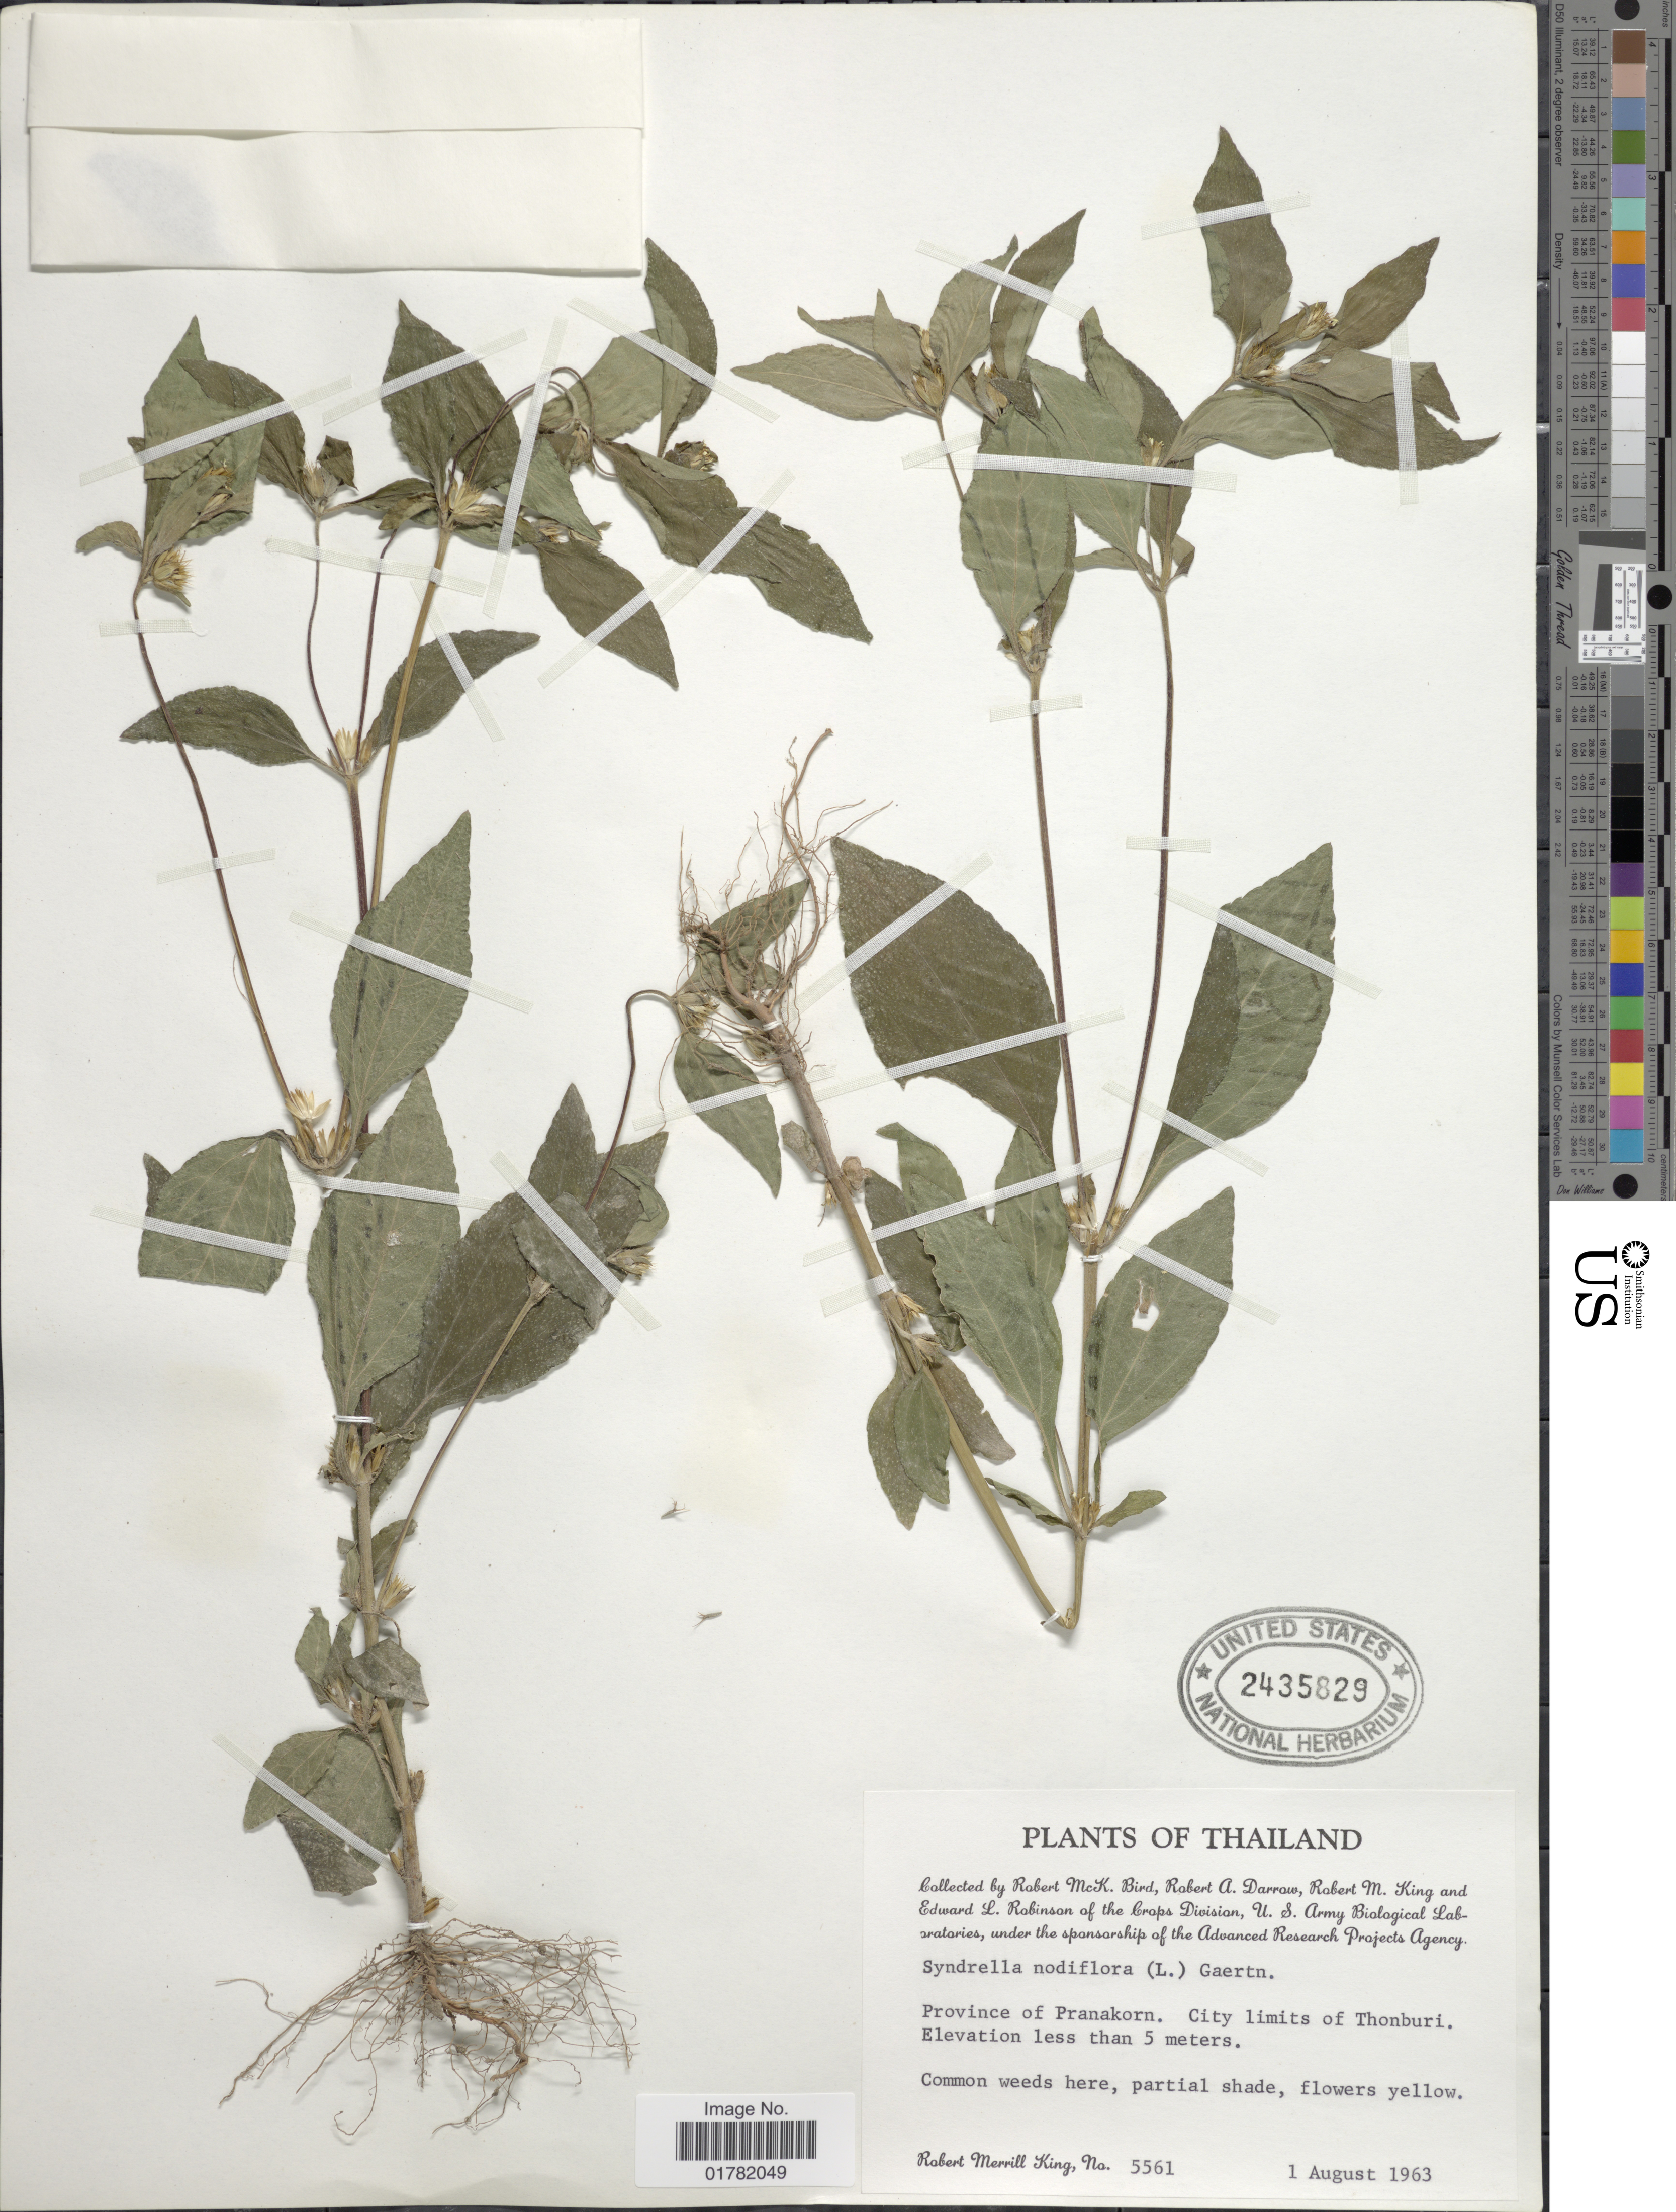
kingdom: Plantae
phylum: Tracheophyta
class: Magnoliopsida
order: Asterales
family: Asteraceae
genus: Synedrella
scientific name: Synedrella nodiflora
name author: (L.) Gaertn.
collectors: R. M. King, R. M. Bird, R. A. Darrow, R. M. King & E. L. Robinson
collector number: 5561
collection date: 1963-08-01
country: Thailand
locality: Province of Pranakorn. City limits of Thonburi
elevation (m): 5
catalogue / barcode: US 2435829